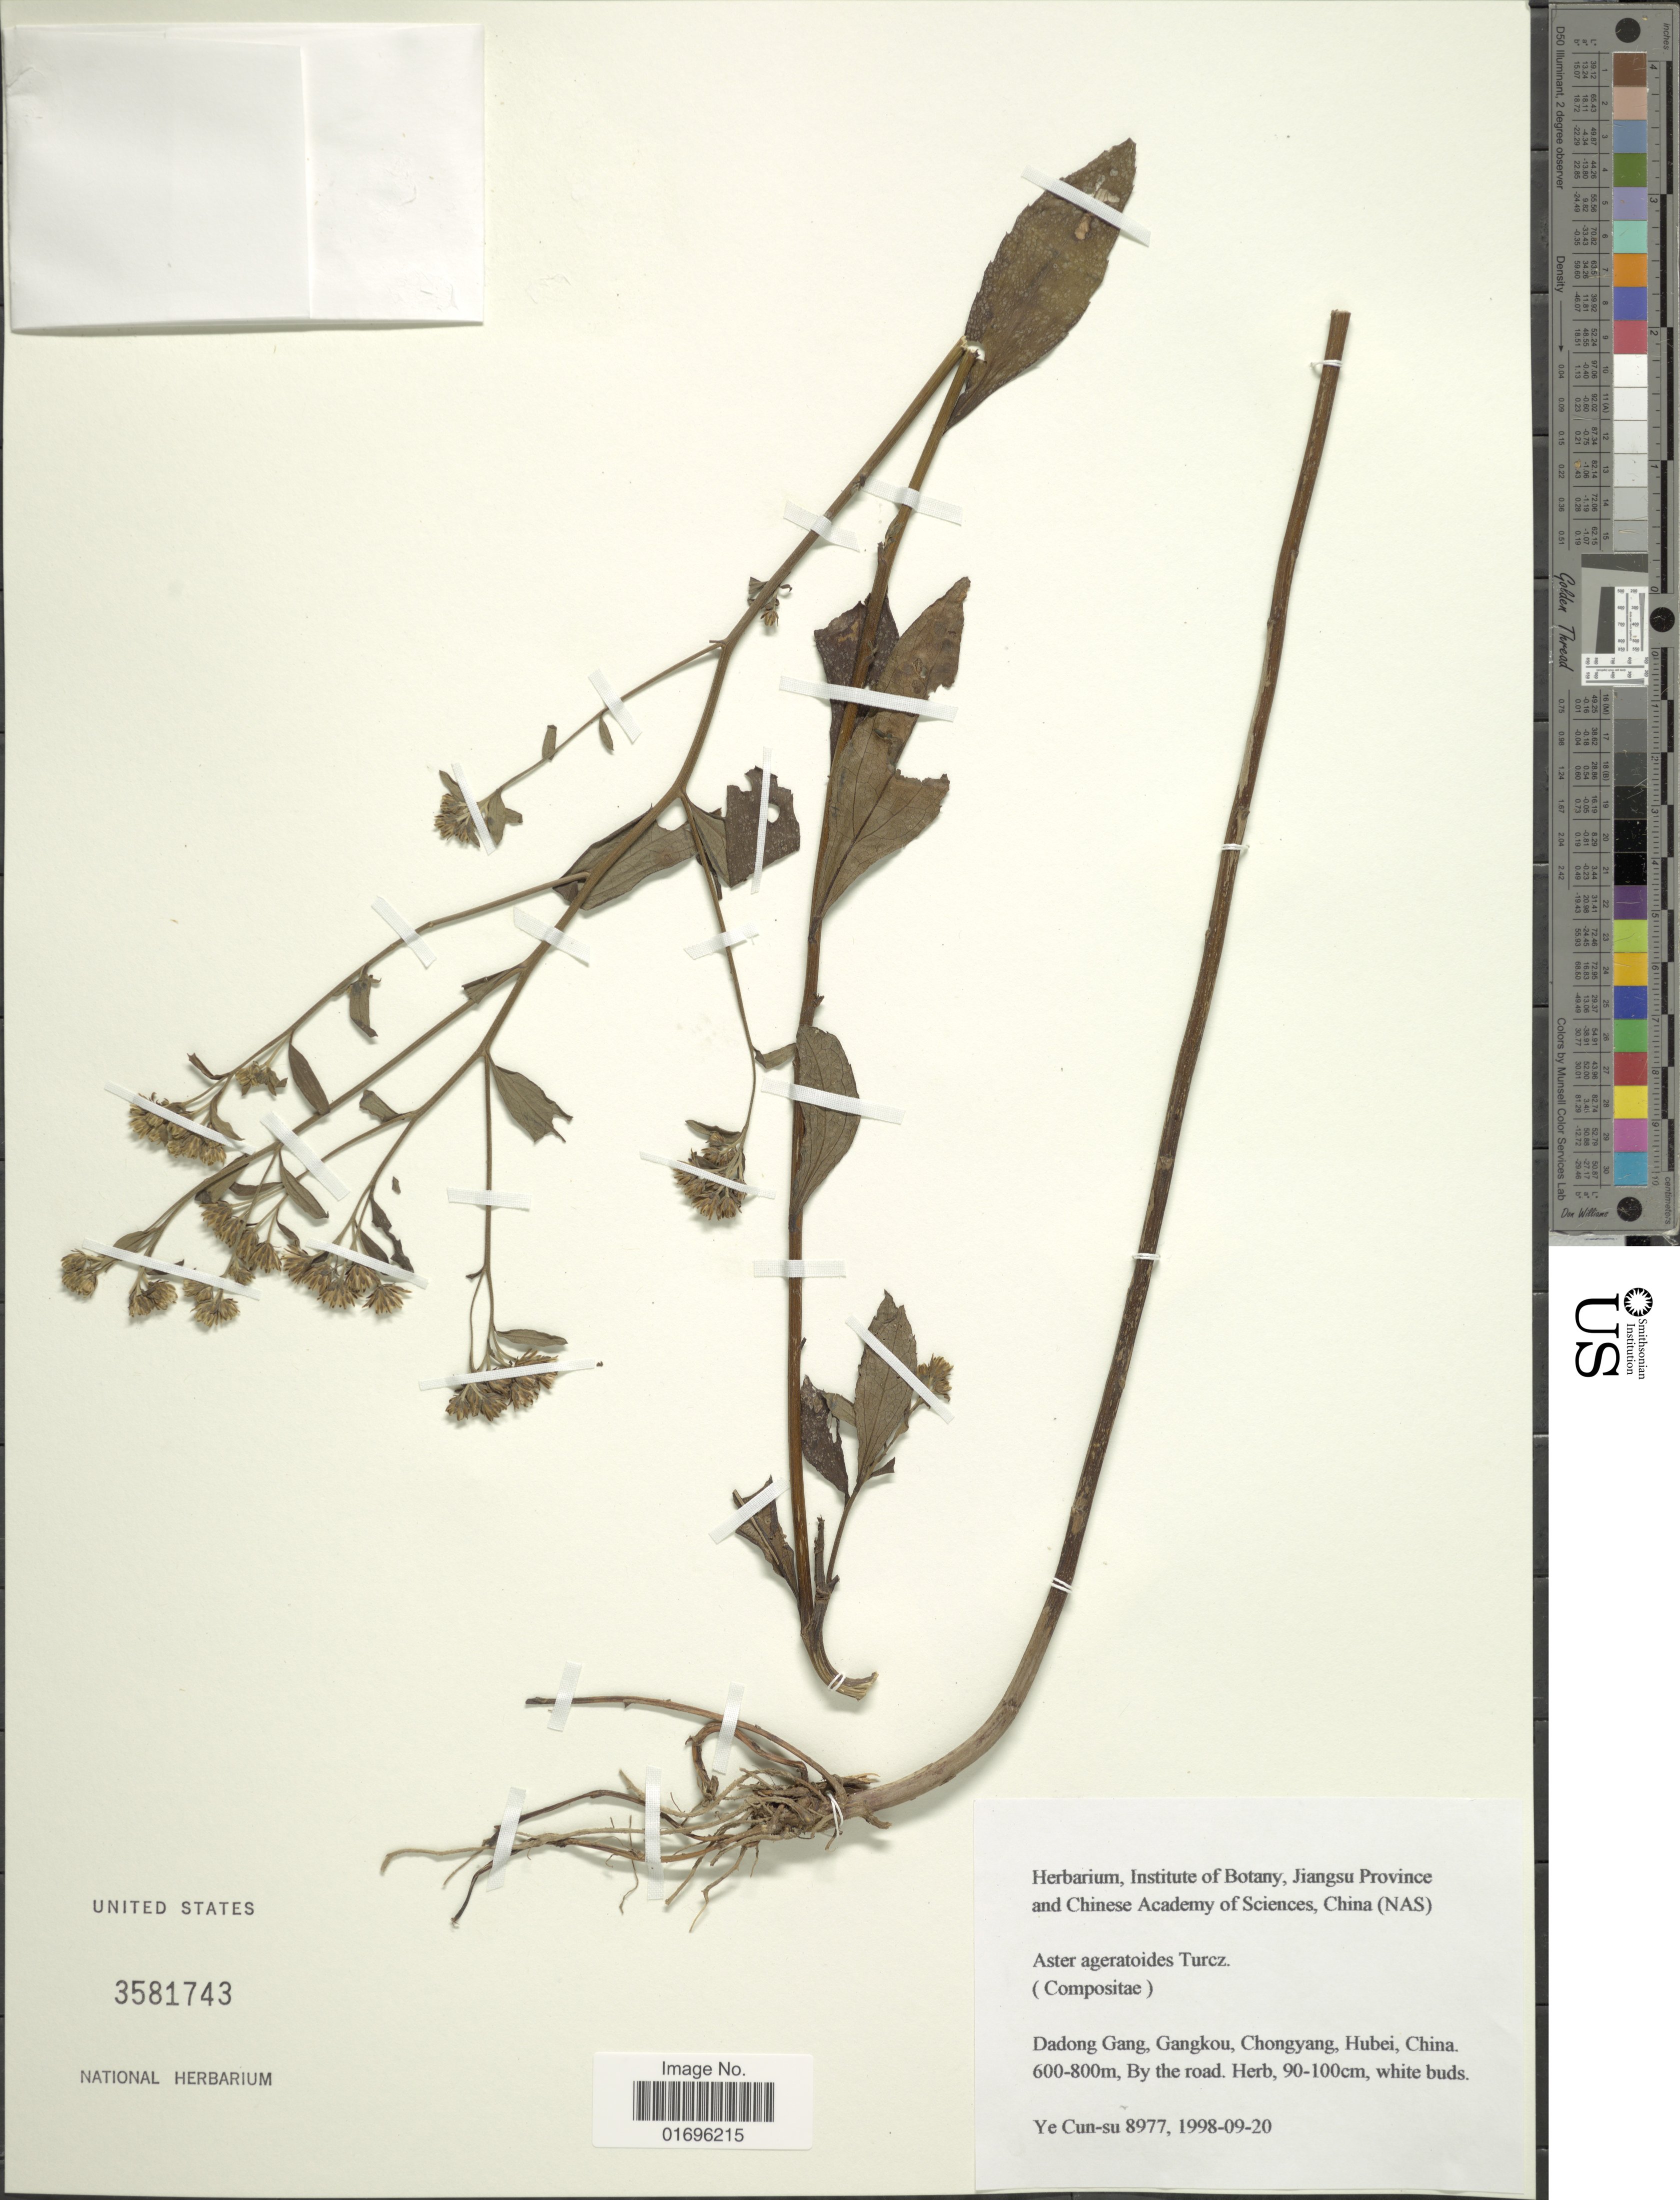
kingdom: Plantae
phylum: Tracheophyta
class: Magnoliopsida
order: Asterales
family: Asteraceae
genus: Aster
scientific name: Aster ageratoides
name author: Turcz.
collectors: Ye Cun-su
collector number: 8977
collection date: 1998-09-20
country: China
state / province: Hubei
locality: Dadong Gang, Gangkou, Chongyang, Hubei, China.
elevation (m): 600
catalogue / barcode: US 3581743